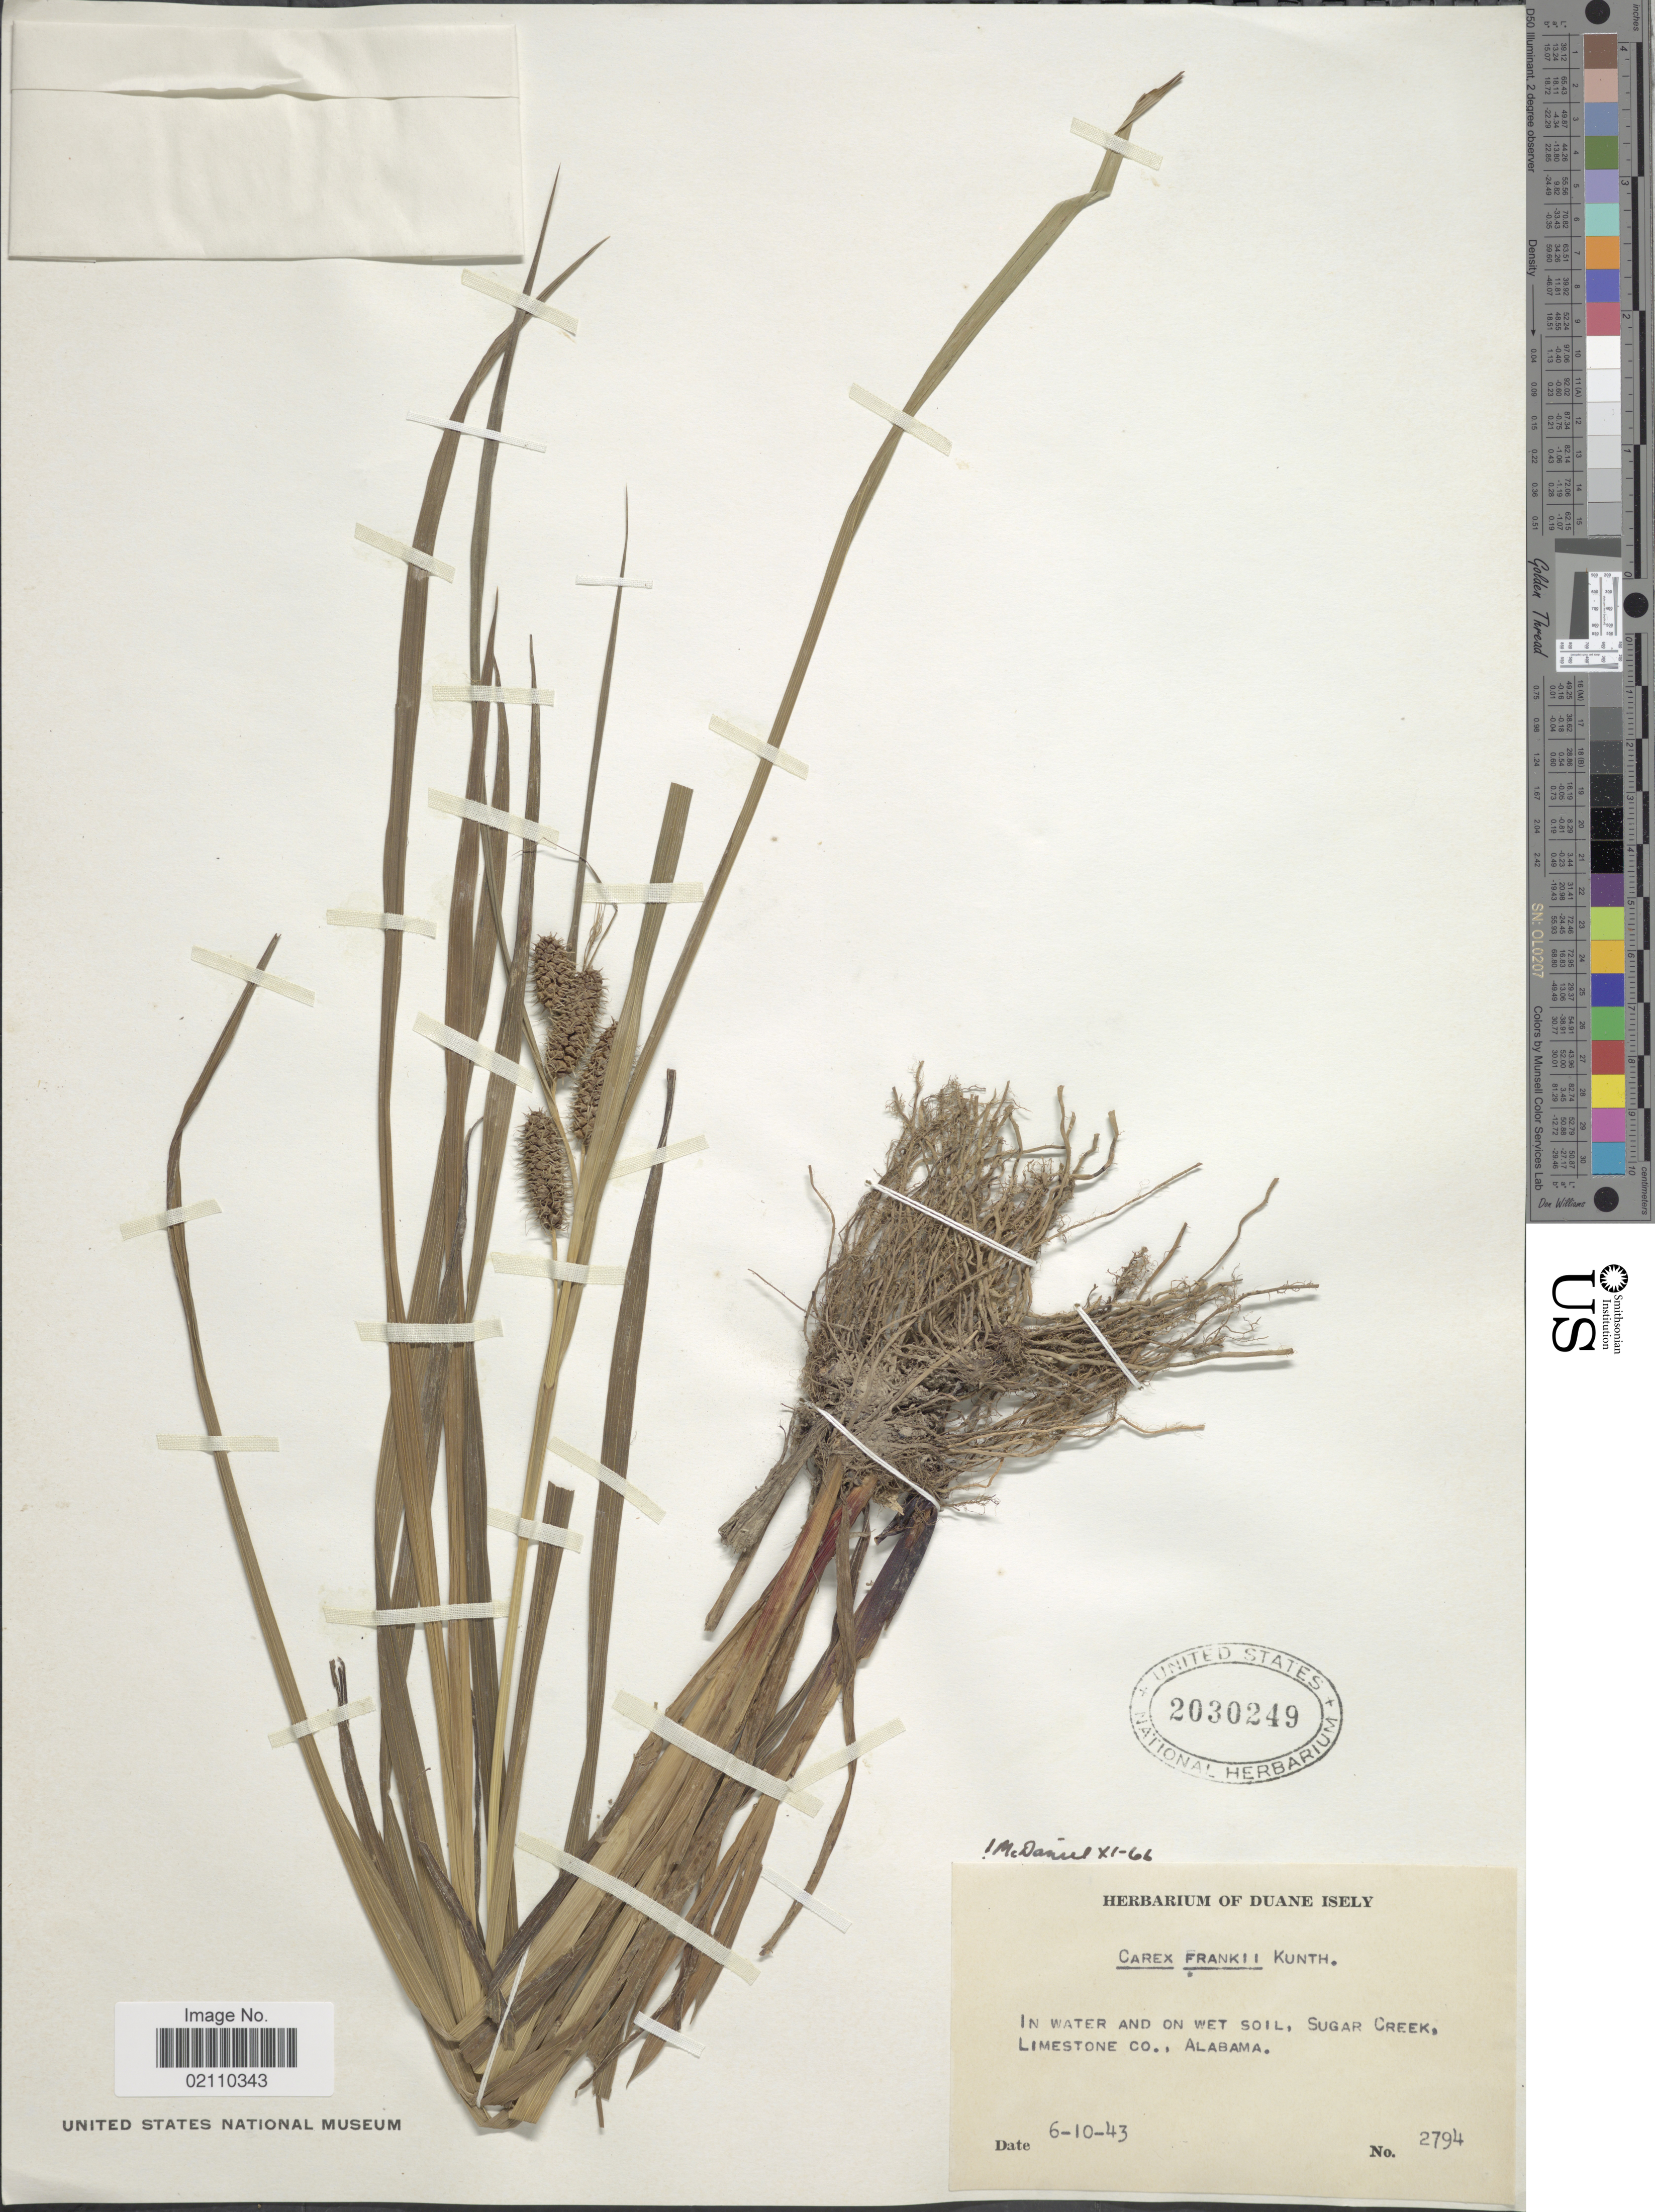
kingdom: Plantae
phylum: Tracheophyta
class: Liliopsida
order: Poales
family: Cyperaceae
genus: Carex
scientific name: Carex frankii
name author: Kunth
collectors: ex. herb. Duane Isely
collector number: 2794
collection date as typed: Transcribed d/m/y: 10/6/43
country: United States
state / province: Alabama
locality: In water and on wet soil, Sugar Creek, Limestone Co.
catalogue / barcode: US 2030249